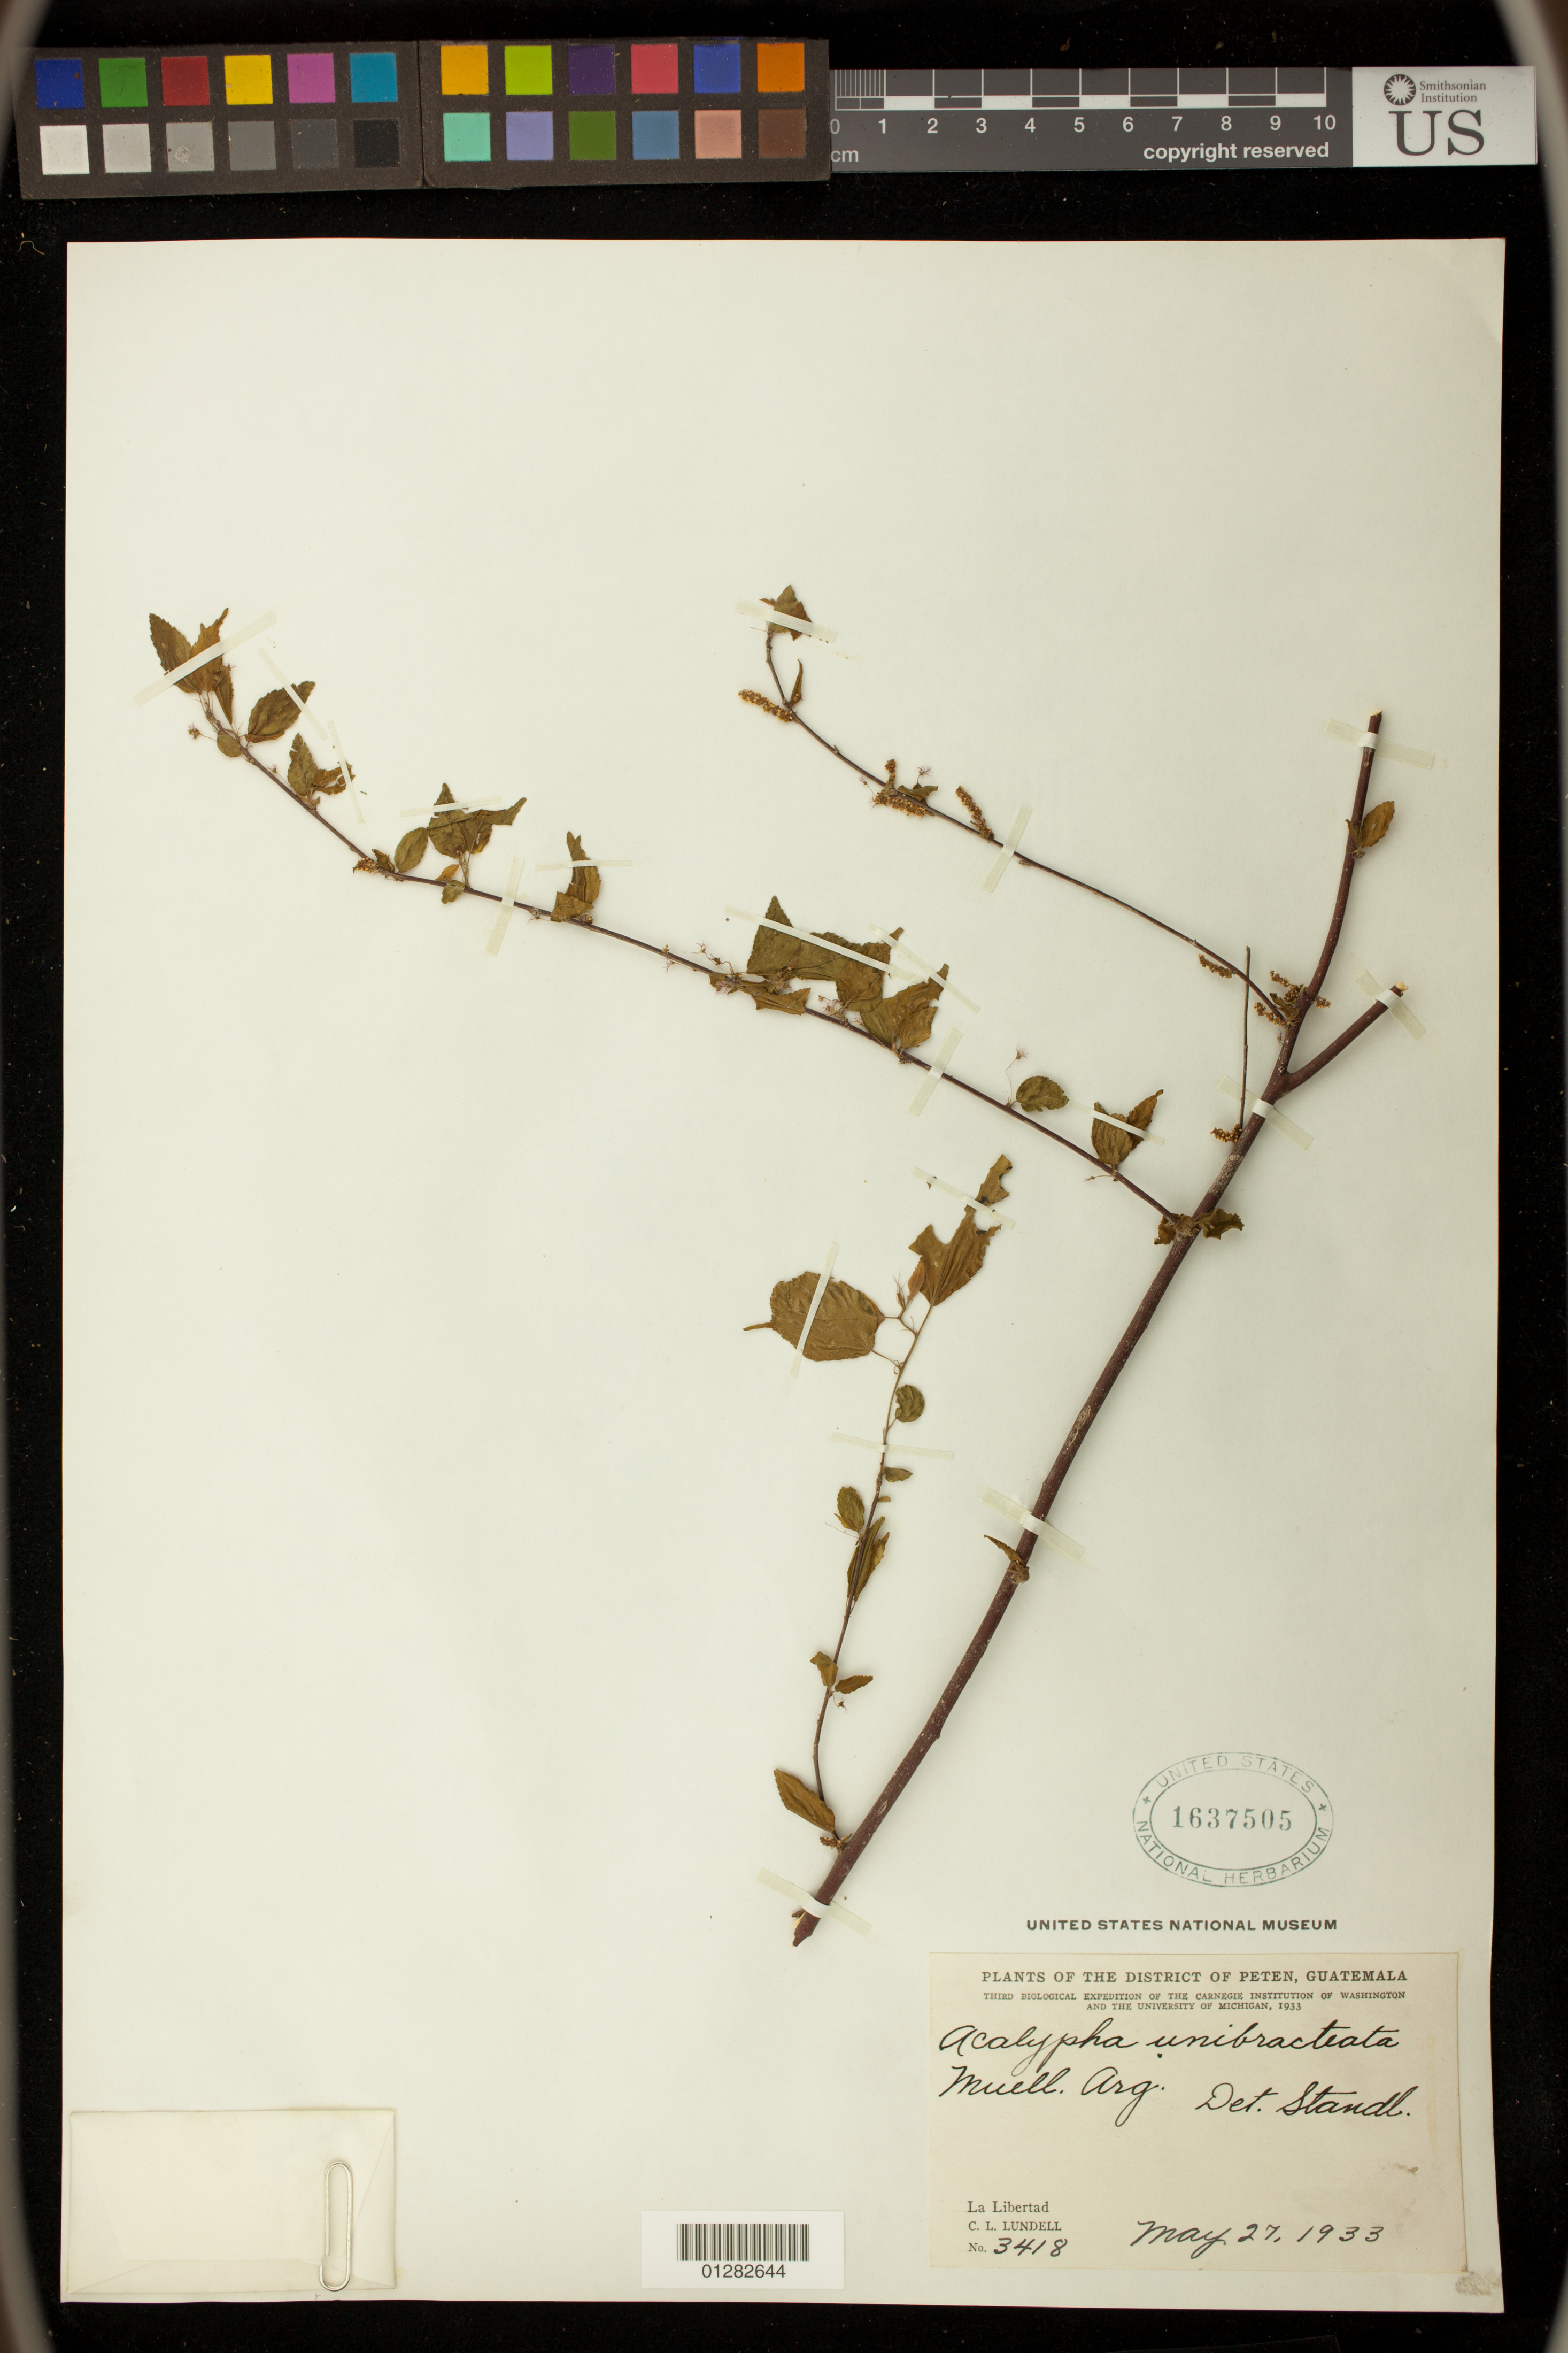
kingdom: Plantae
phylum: Tracheophyta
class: Magnoliopsida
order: Malpighiales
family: Euphorbiaceae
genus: Acalypha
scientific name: Acalypha unibracteata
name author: Müll. Arg.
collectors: Bro. G. Arsène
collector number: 3418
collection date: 1933-05-27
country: Guatemala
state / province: El Petén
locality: La Libertad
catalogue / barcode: US 1637505